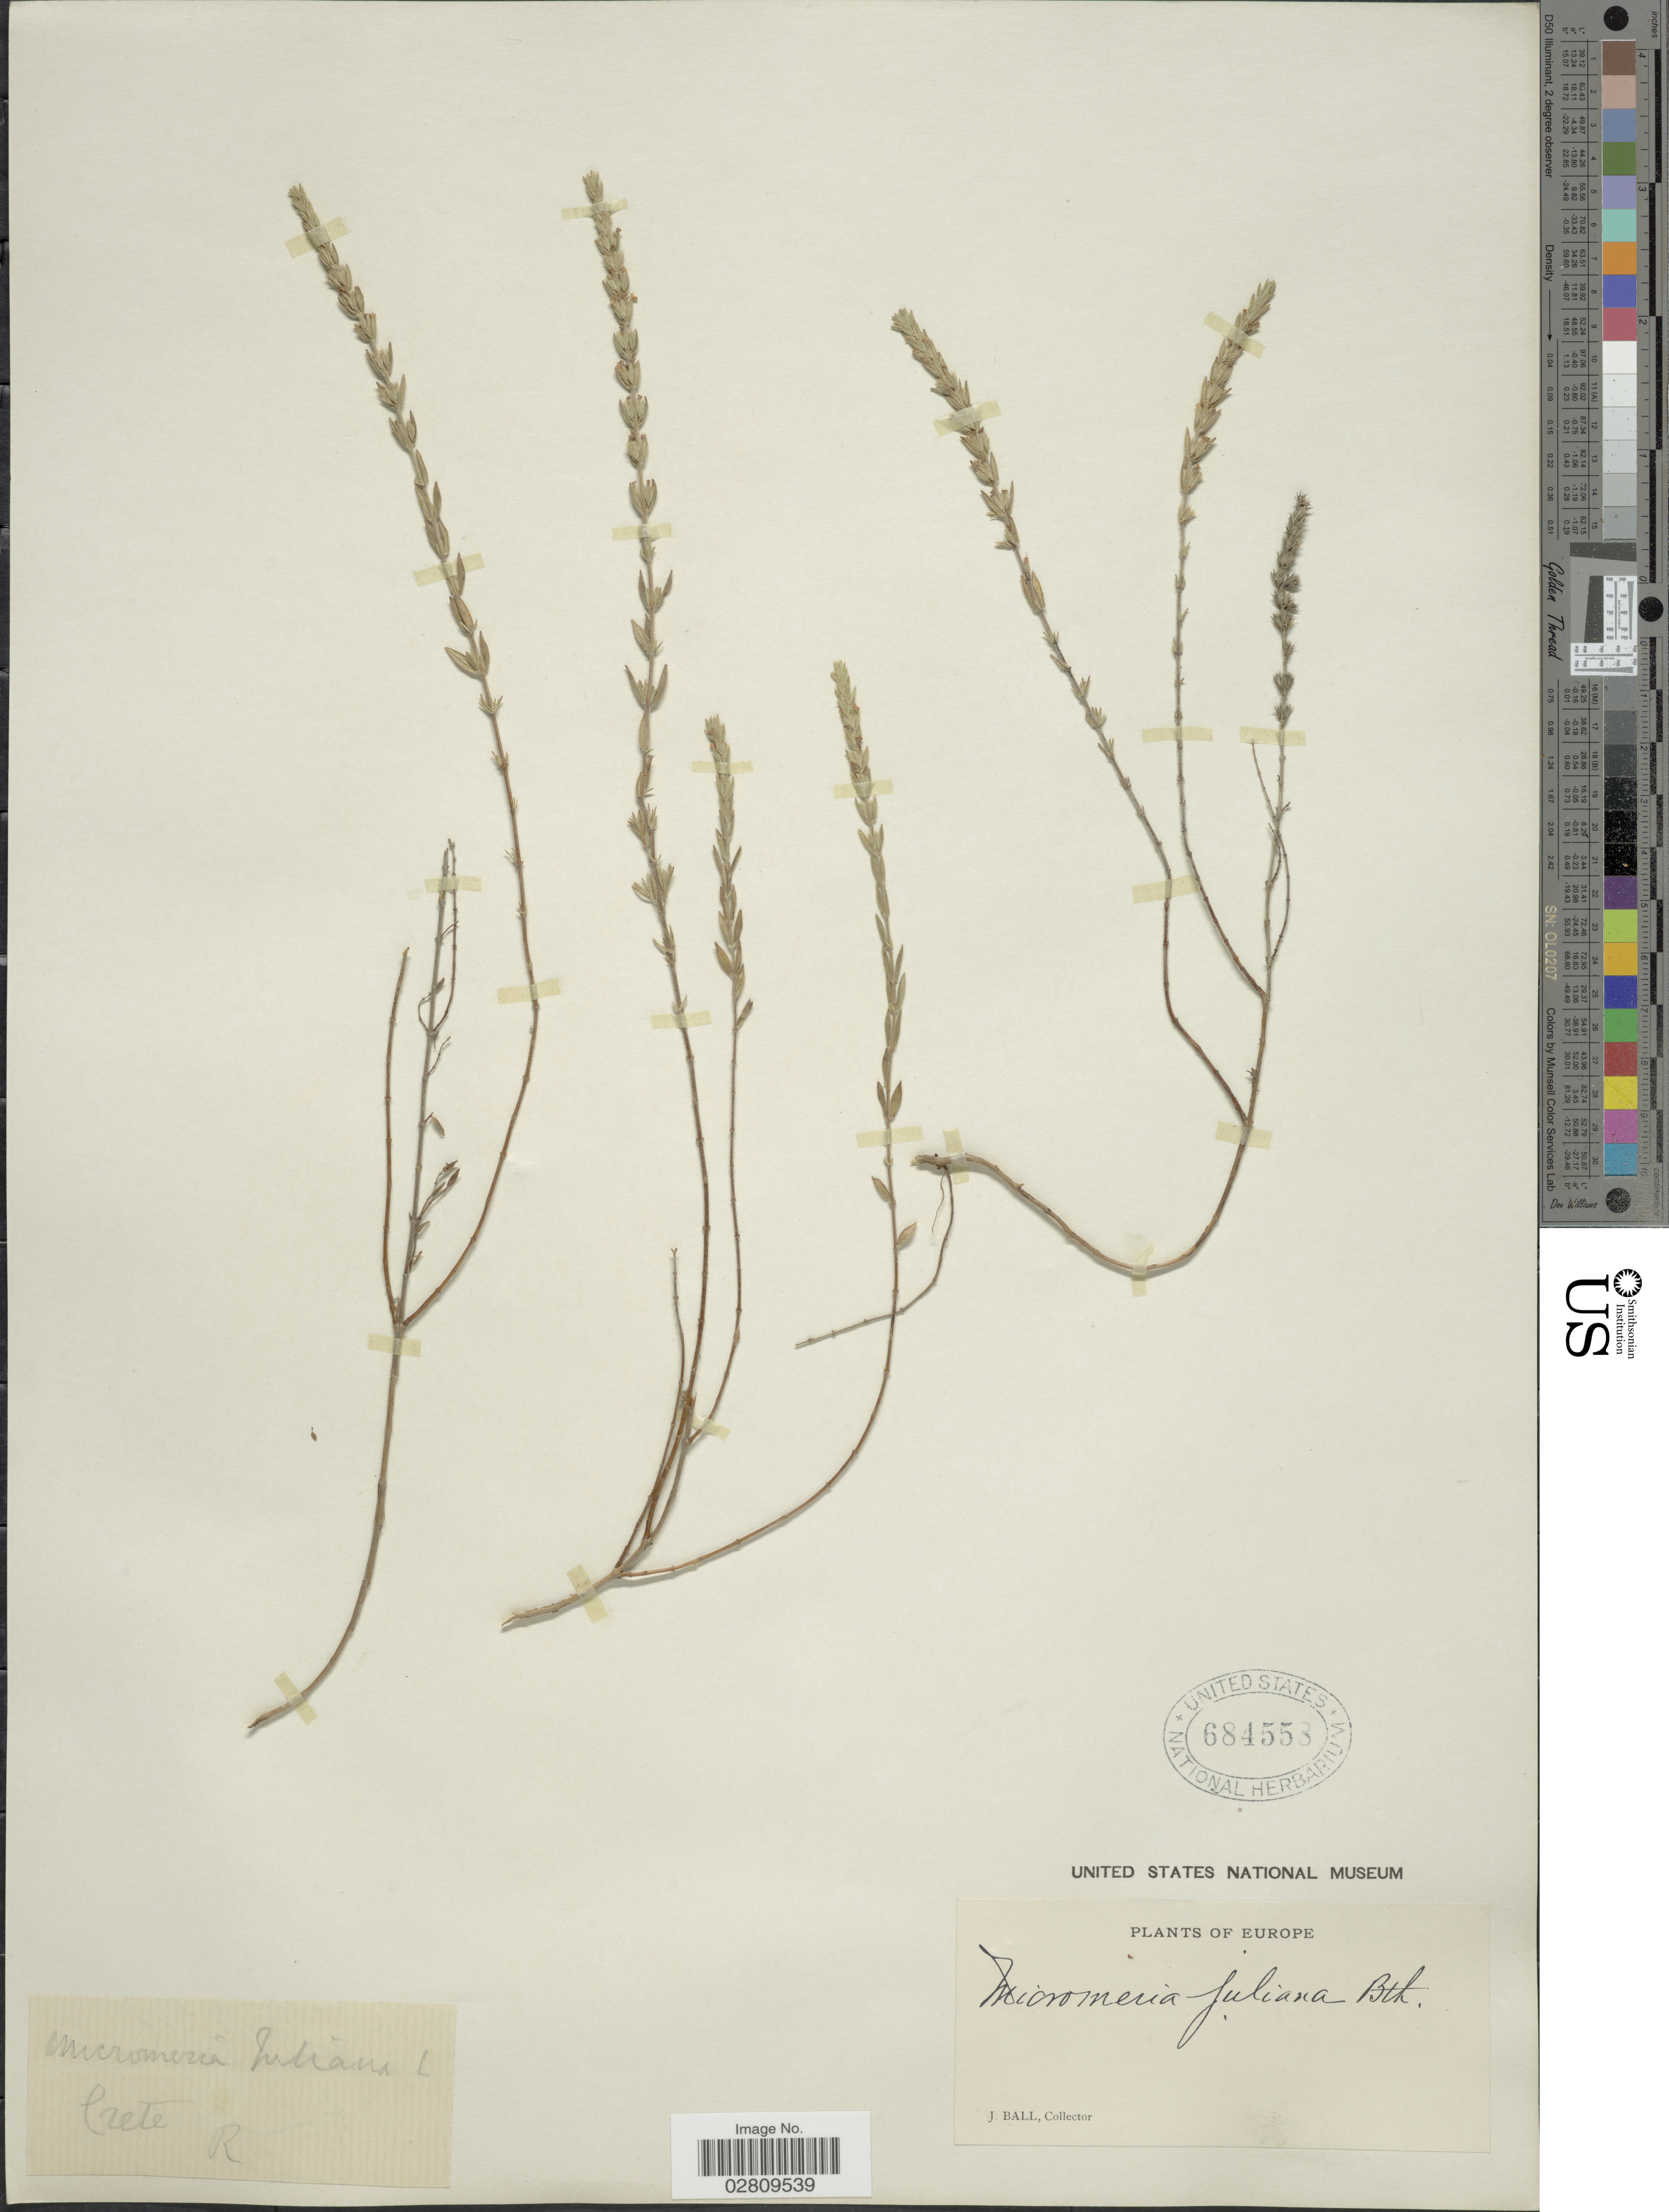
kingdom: Plantae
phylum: Tracheophyta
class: Magnoliopsida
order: Lamiales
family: Lamiaceae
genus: Micromeria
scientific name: Micromeria juliana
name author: (L.) Benth. ex Rchb.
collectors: J. Ball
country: Greece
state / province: Crete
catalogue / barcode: US 684558